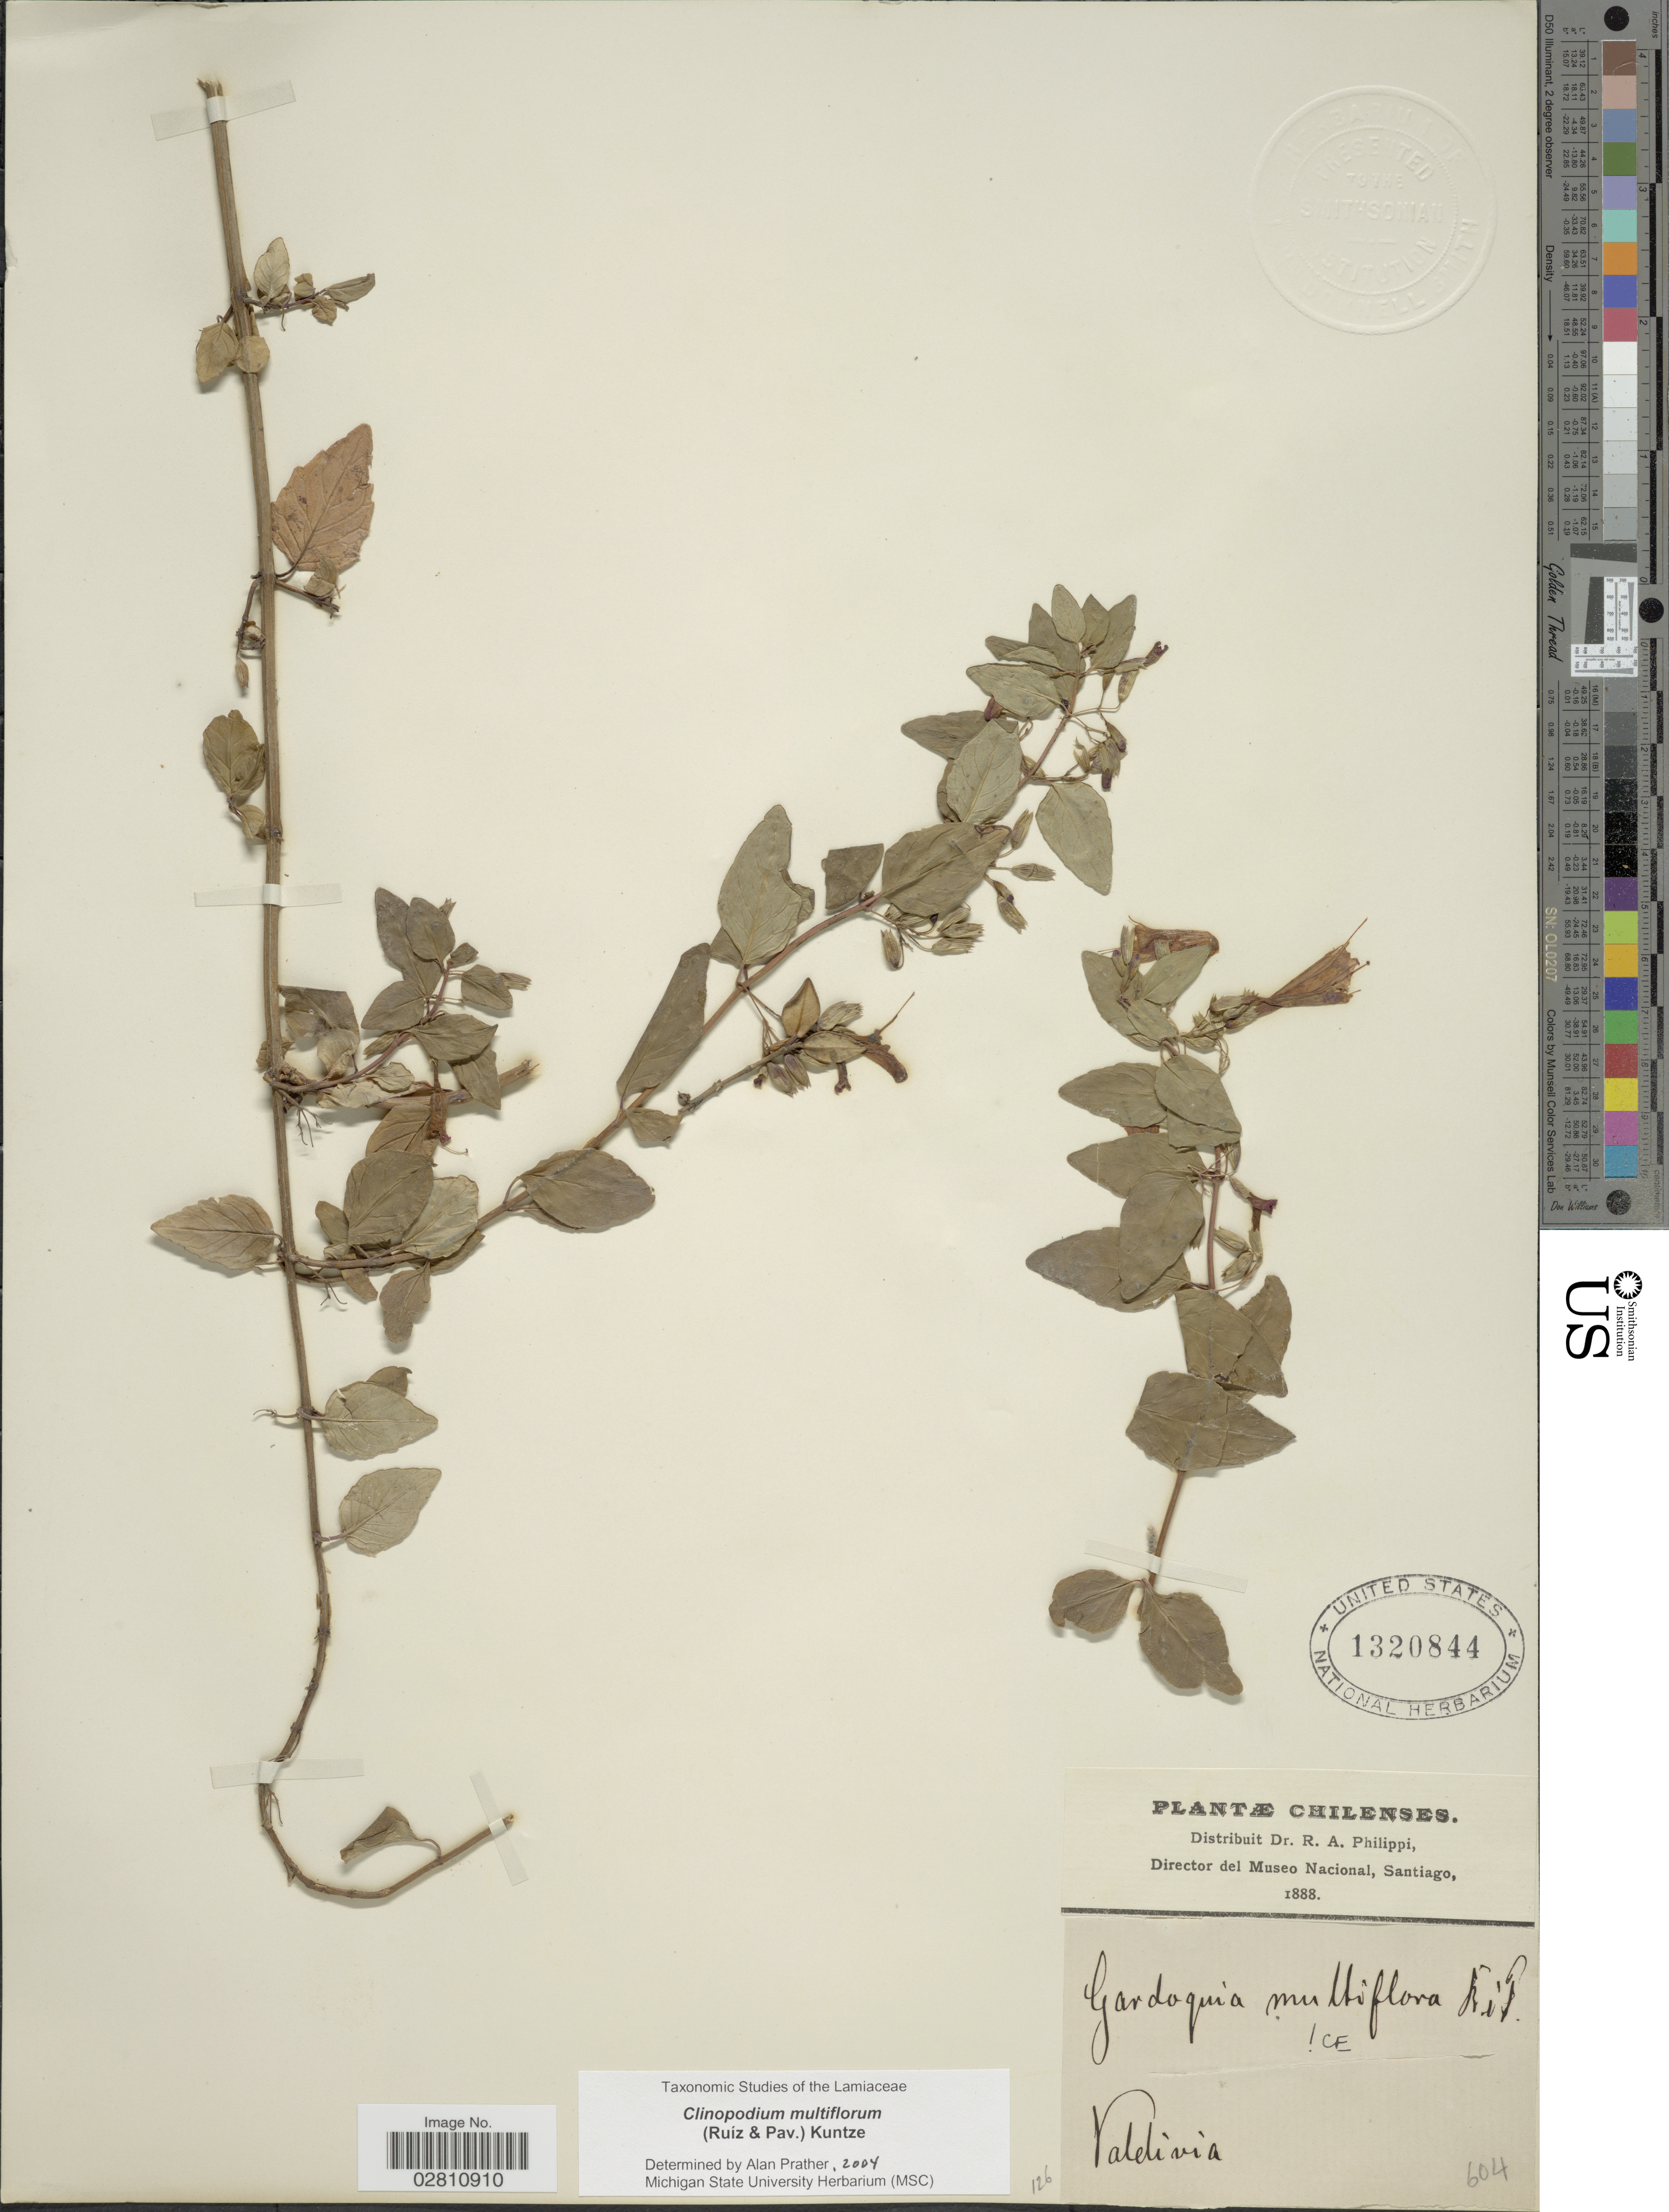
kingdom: Plantae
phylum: Tracheophyta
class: Magnoliopsida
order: Lamiales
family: Lamiaceae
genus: Clinopodium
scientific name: Clinopodium multiflorum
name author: (Ruiz & Pav.) Kuntze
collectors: Ex Museo Nacional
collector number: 604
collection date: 1888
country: Chile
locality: Valdivia.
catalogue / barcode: US 1320844